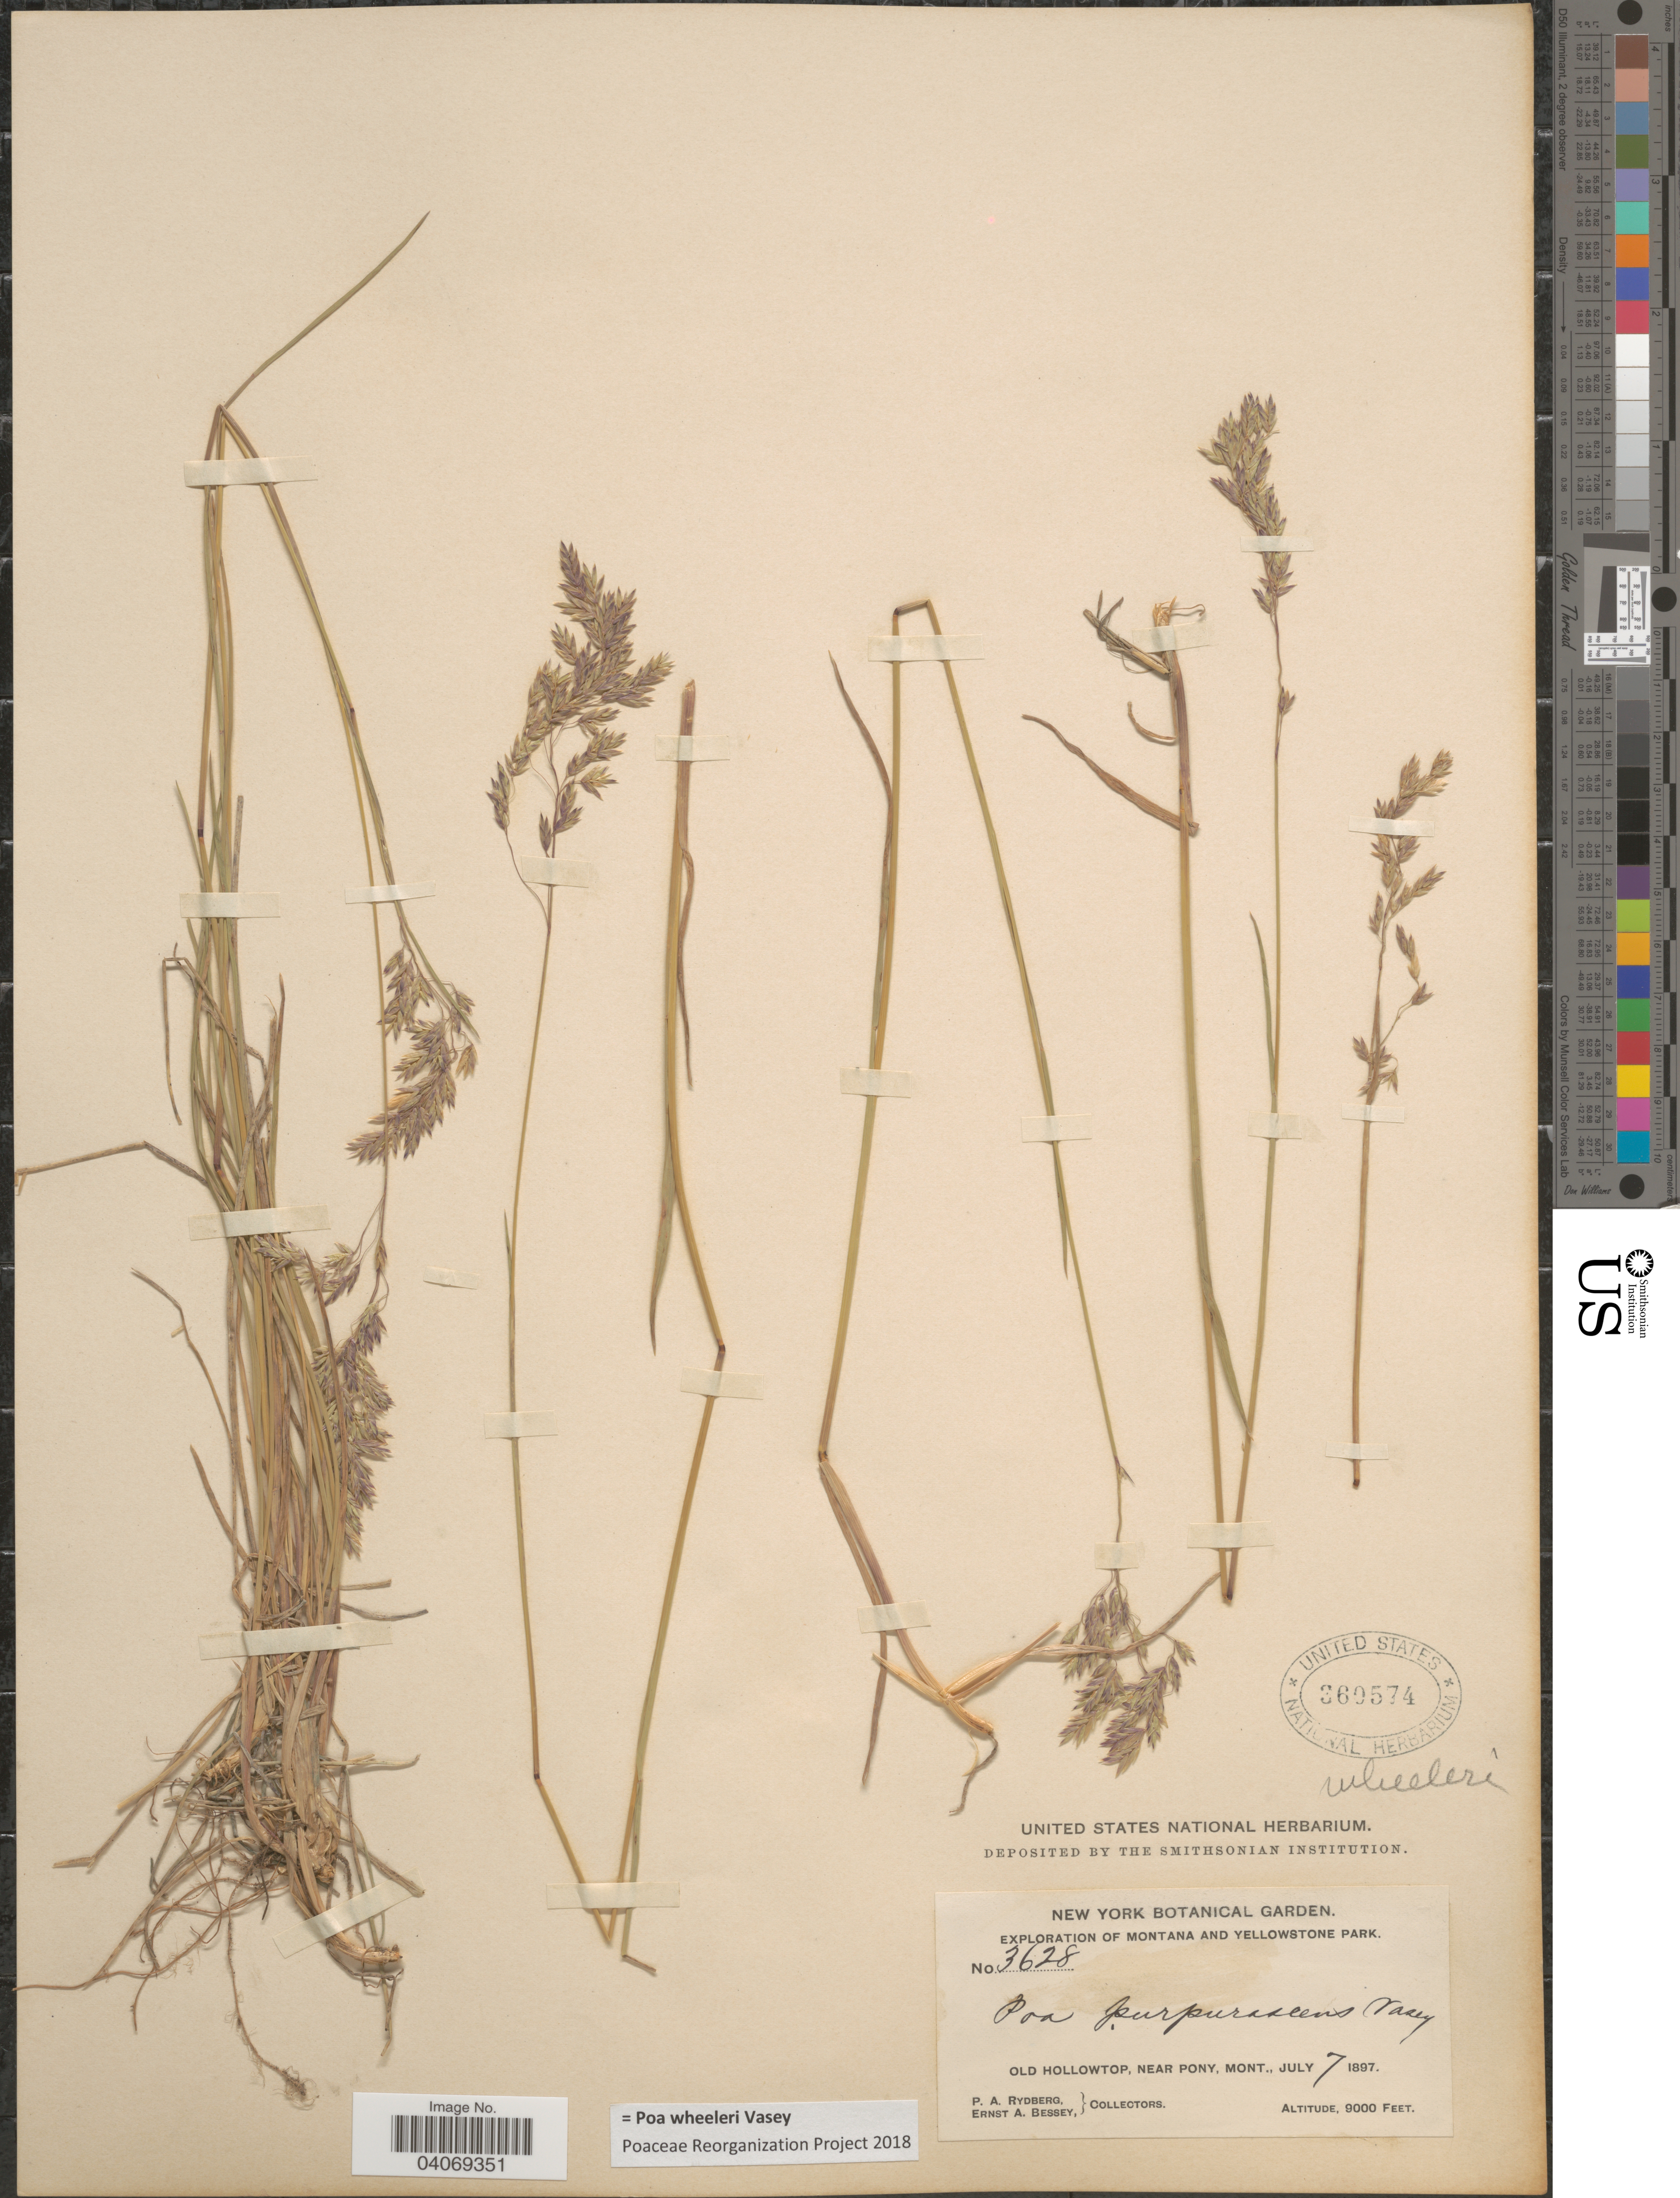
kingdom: Plantae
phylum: Tracheophyta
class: Liliopsida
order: Poales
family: Poaceae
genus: Poa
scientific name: Poa wheeleri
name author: Vasey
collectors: P. A. Rydberg & E. A. Bessey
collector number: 3628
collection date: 1897-07-07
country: United States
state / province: Montana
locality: Exploration of Montana and Yellowstone Park. Old Hollowtop, near Pony.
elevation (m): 2743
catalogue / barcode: US 360574